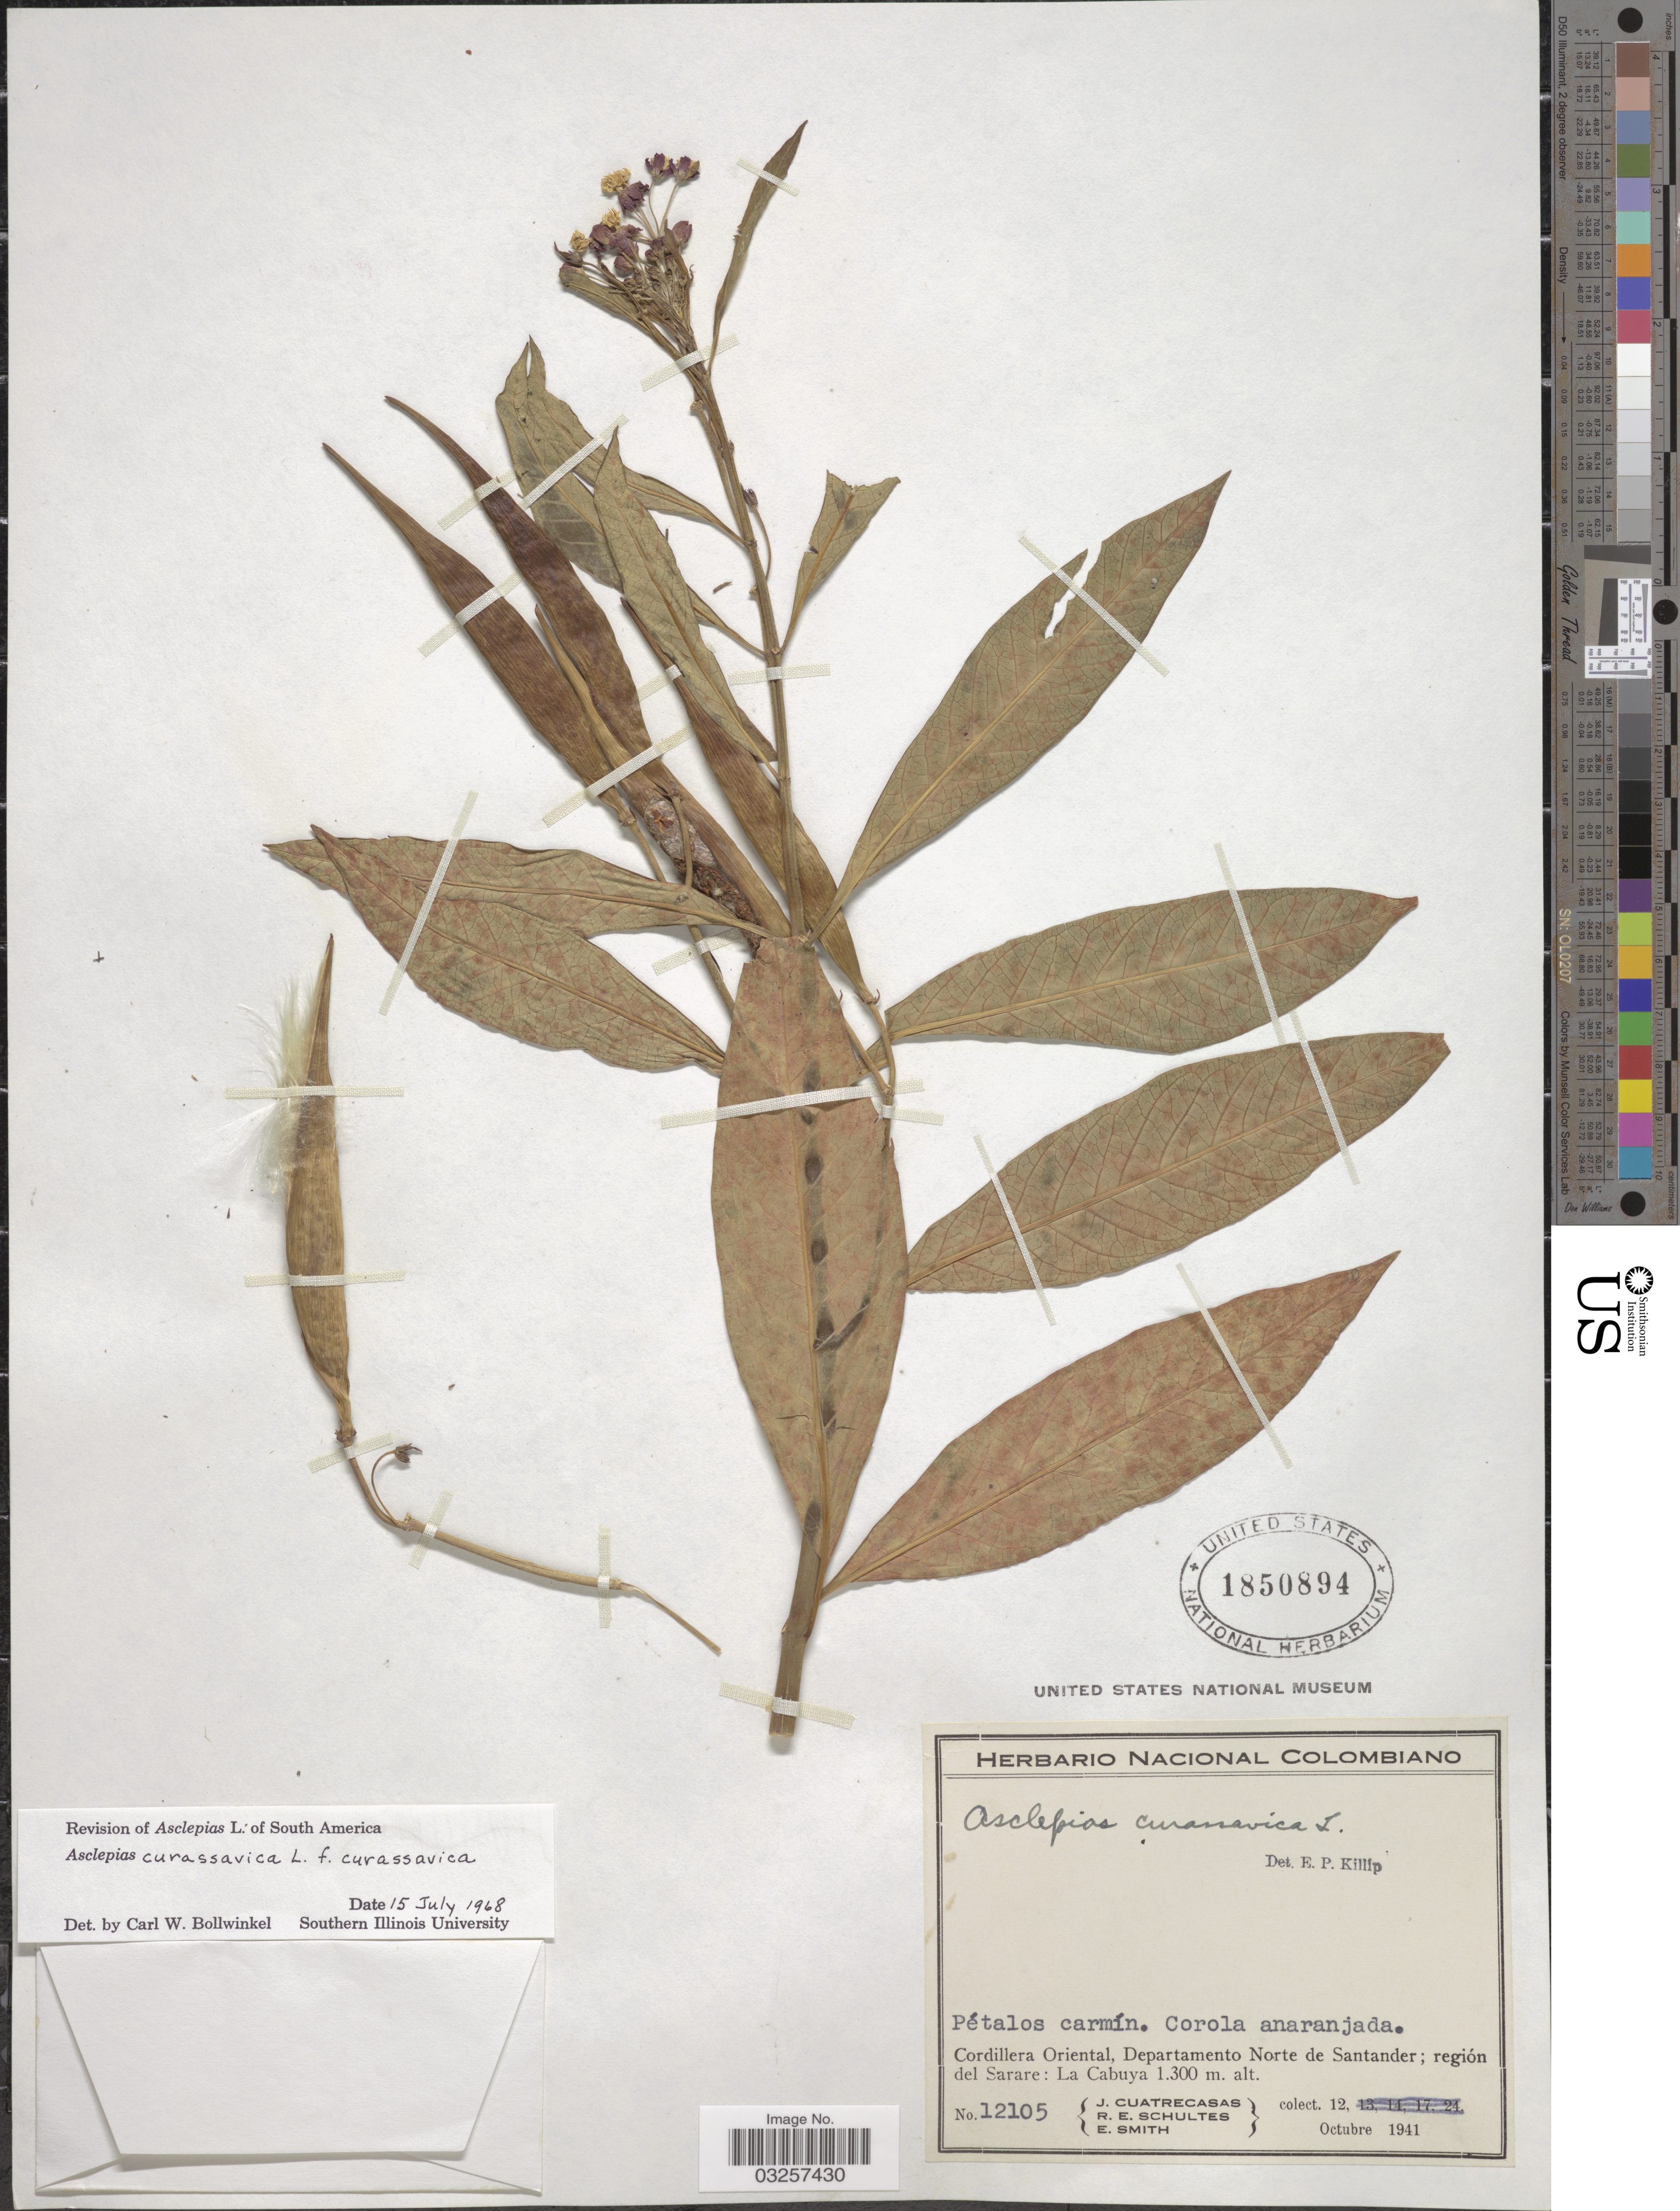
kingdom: Plantae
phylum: Tracheophyta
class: Magnoliopsida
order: Gentianales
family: Apocynaceae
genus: Asclepias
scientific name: Asclepias curassavica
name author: L.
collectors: J. Cuatrecasas, R. E. Schultes & E. Smith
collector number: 12105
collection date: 1941-10-12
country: Colombia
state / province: Norte de Santander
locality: Cordillera Oriental, Departamento Norte de Santander; región del Sarare: La Cabuya.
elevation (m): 1300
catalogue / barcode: US 1850894